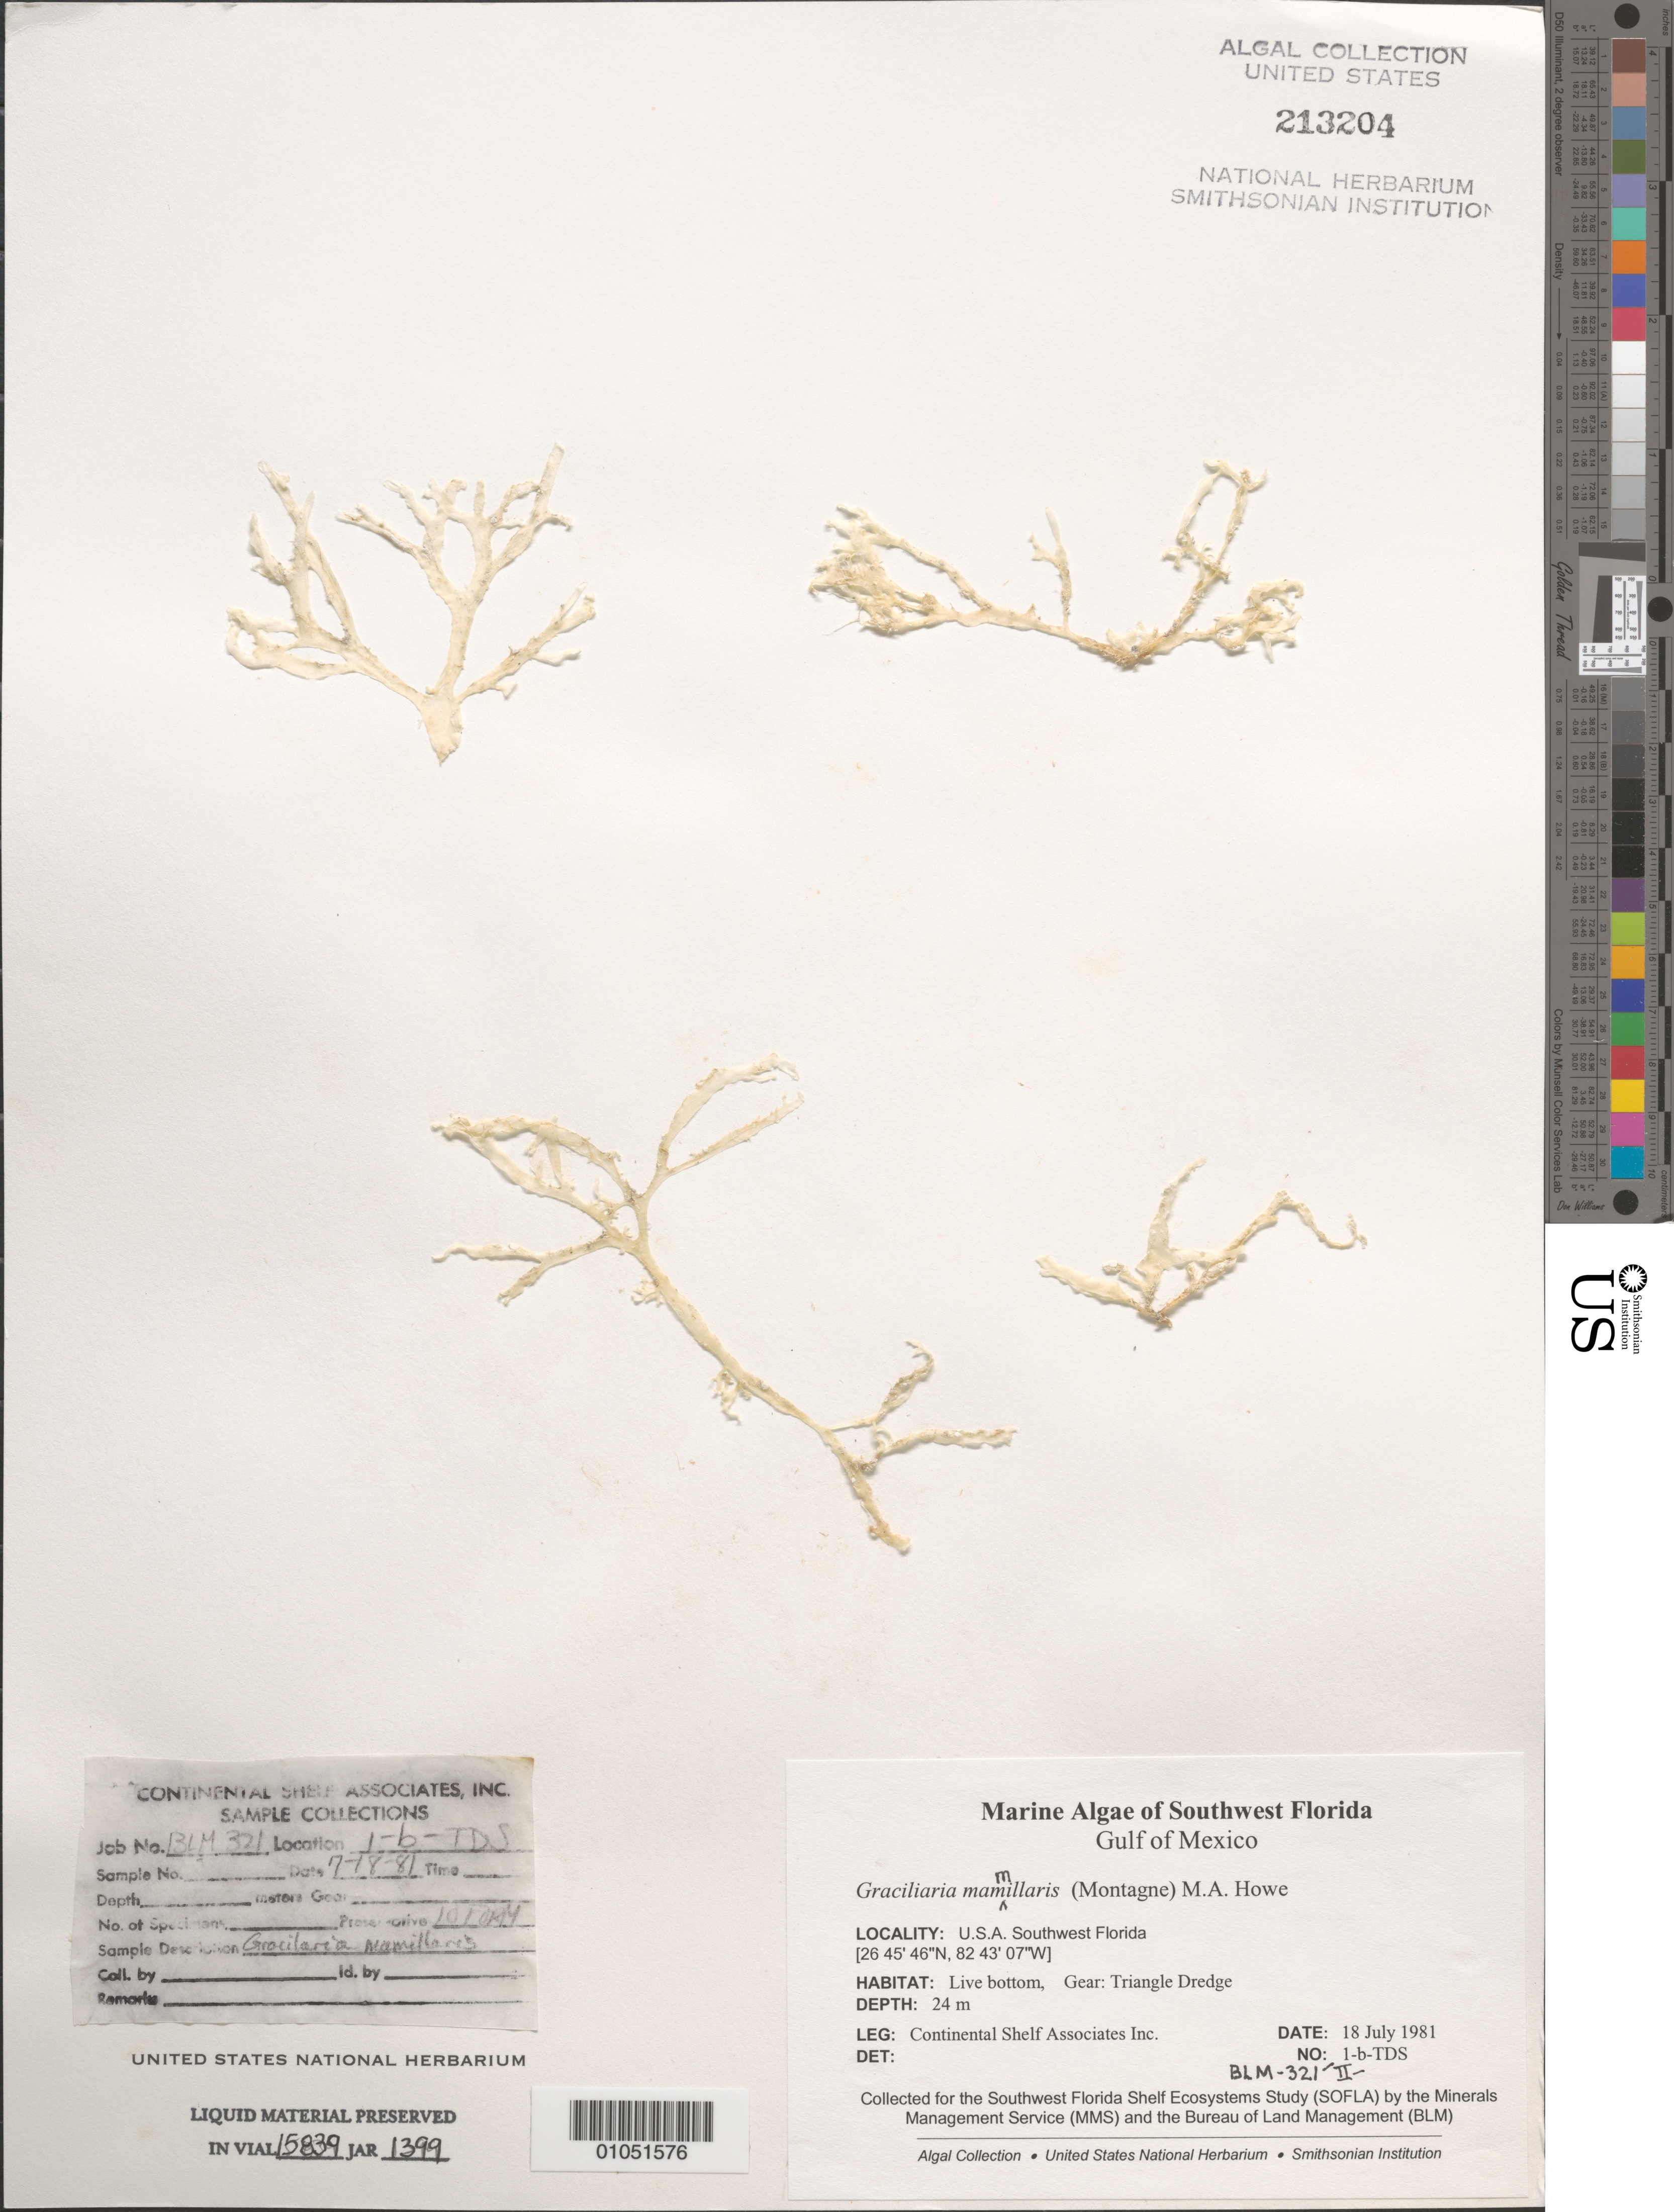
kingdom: Plantae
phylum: Rhodophyta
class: Florideophyceae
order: Gracilariales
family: Gracilariaceae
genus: Gracilaria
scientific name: Gracilaria mammillaris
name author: (Mont.) M. Howe in Britton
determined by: Blair, S. M.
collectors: Continental Shelf Associates for the MMS/BLM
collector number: BLM-321-II-1-B-TDS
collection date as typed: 18 Jul 1981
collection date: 1981-07-18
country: United States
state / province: Florida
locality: Gulf of Mexico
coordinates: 26 45'46"N, 82 43'07"W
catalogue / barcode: US 213204